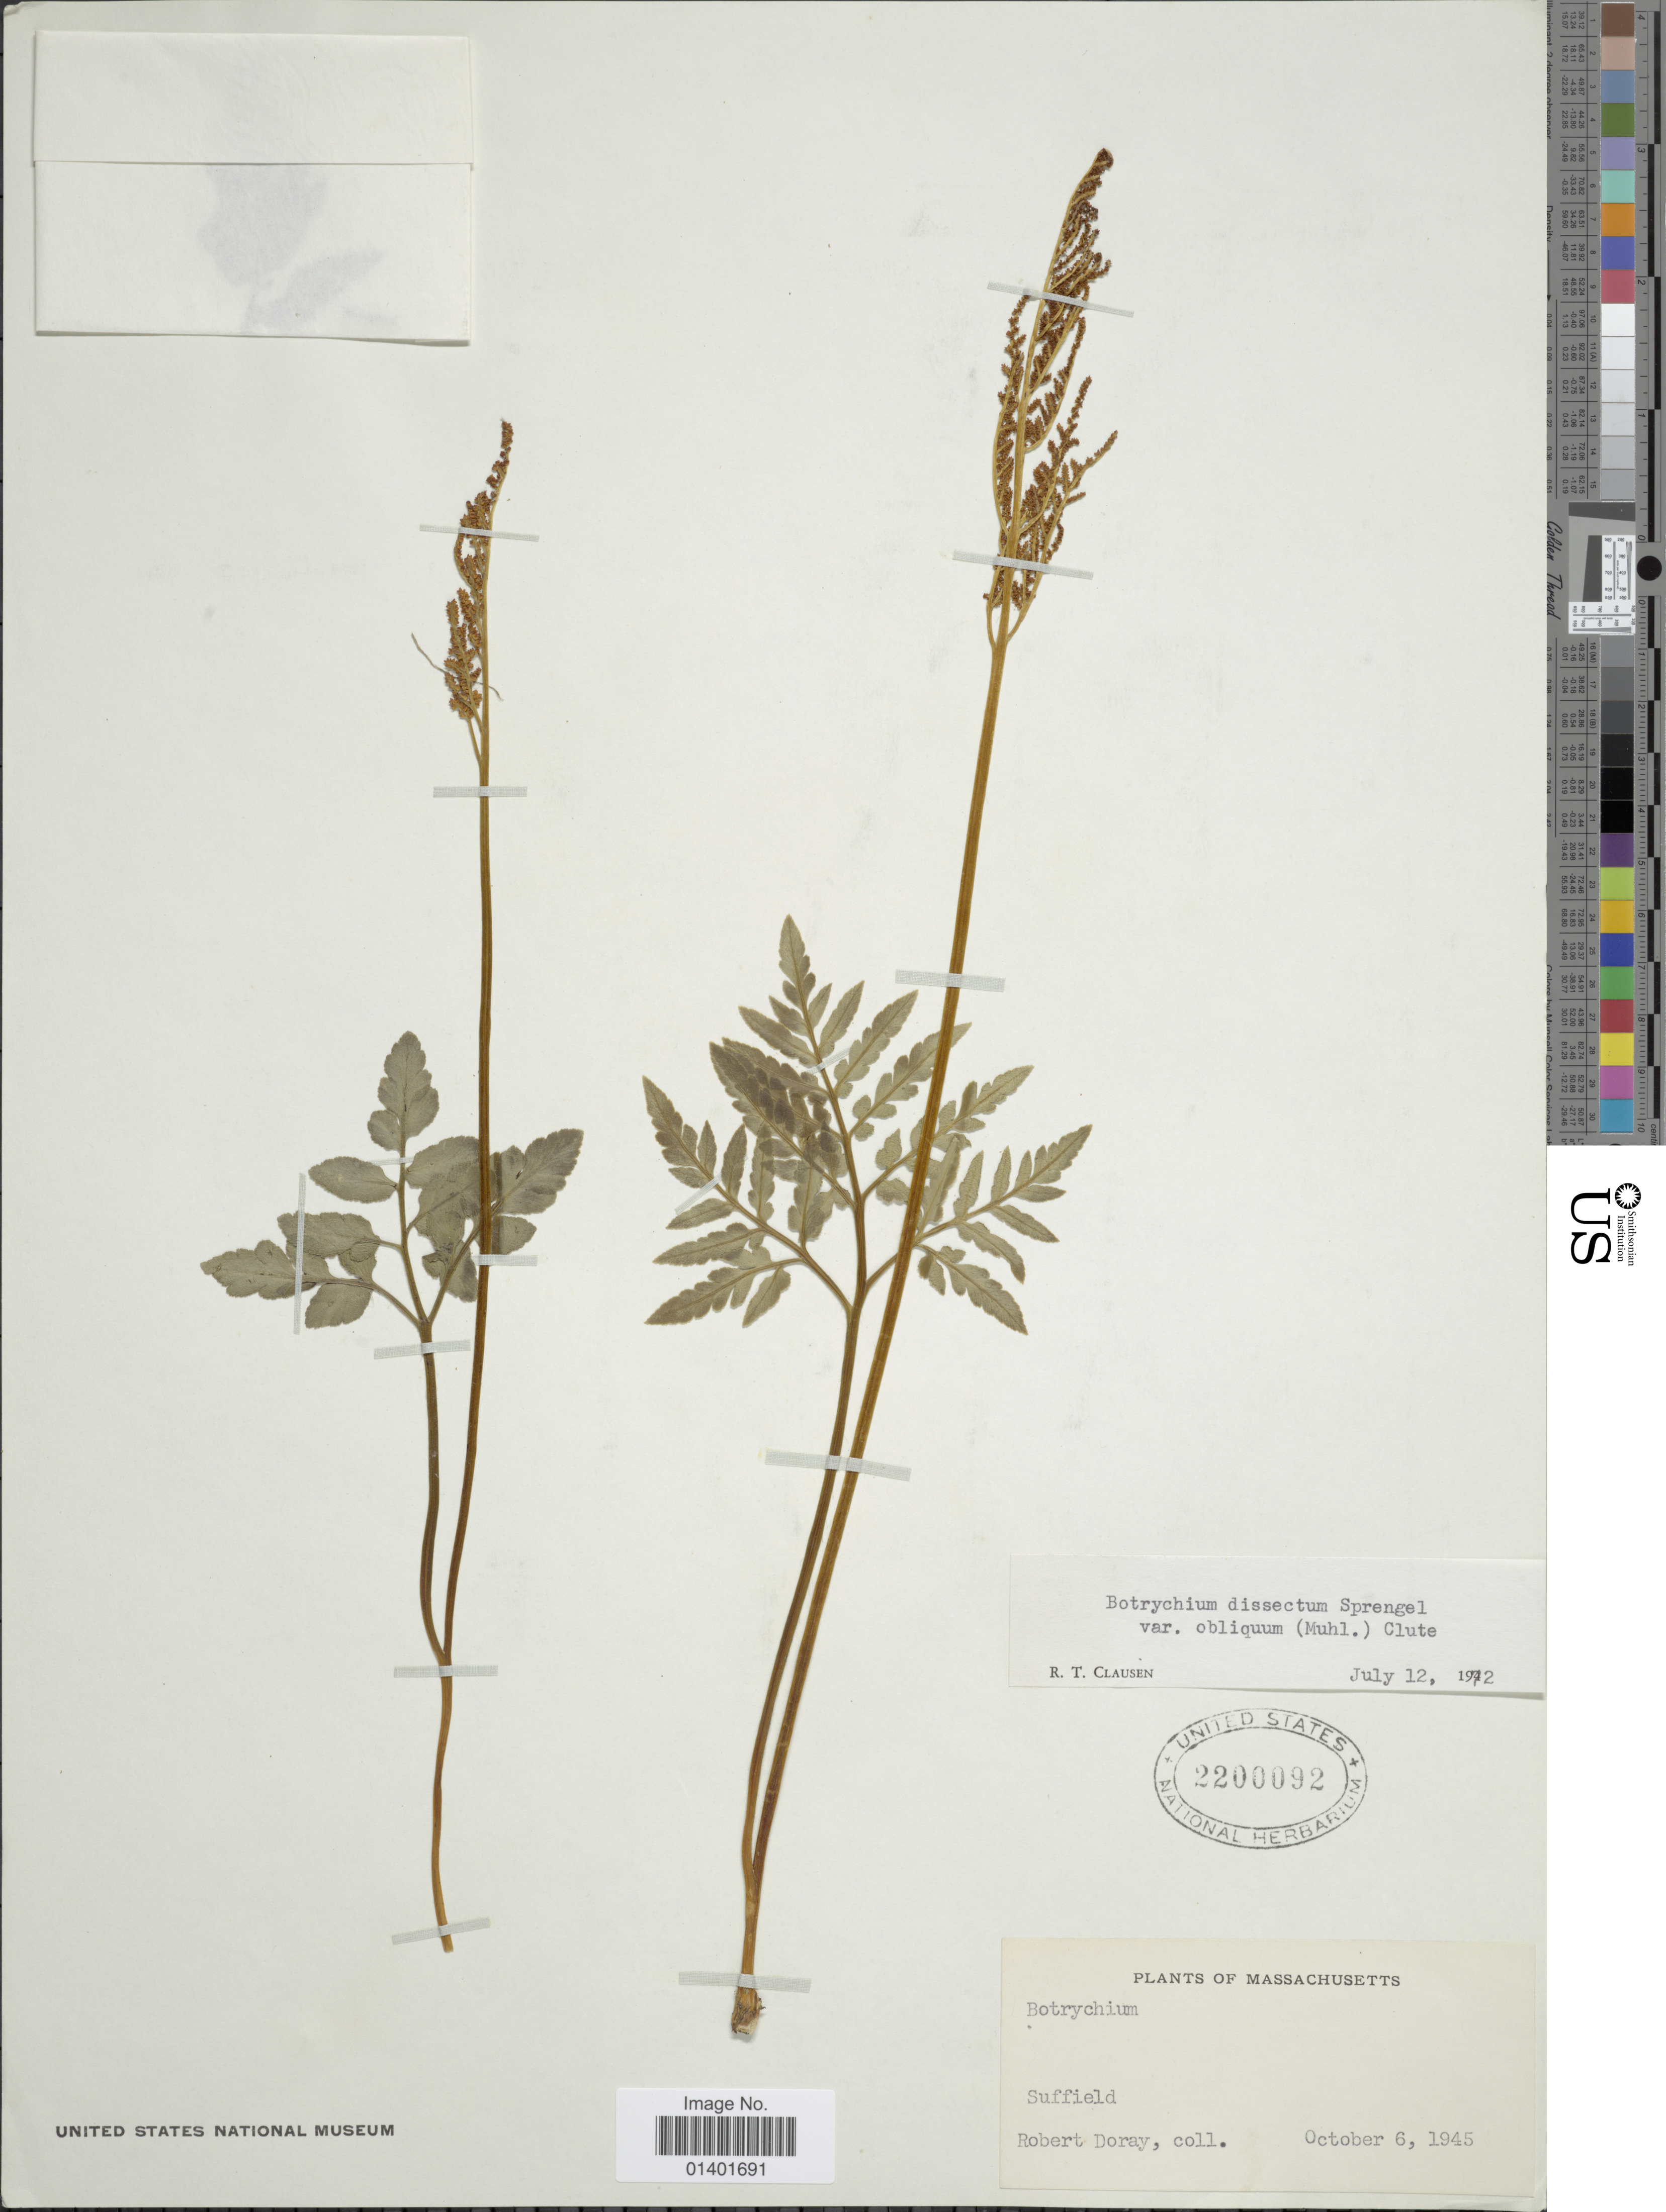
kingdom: Plantae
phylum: Tracheophyta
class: Polypodiopsida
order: Ophioglossales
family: Ophioglossaceae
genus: Botrychium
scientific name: Botrychium dissectum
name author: Spreng.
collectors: R. Doray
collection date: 1945-10-06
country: United States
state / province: Massachusetts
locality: Suffield.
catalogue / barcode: US 2200092